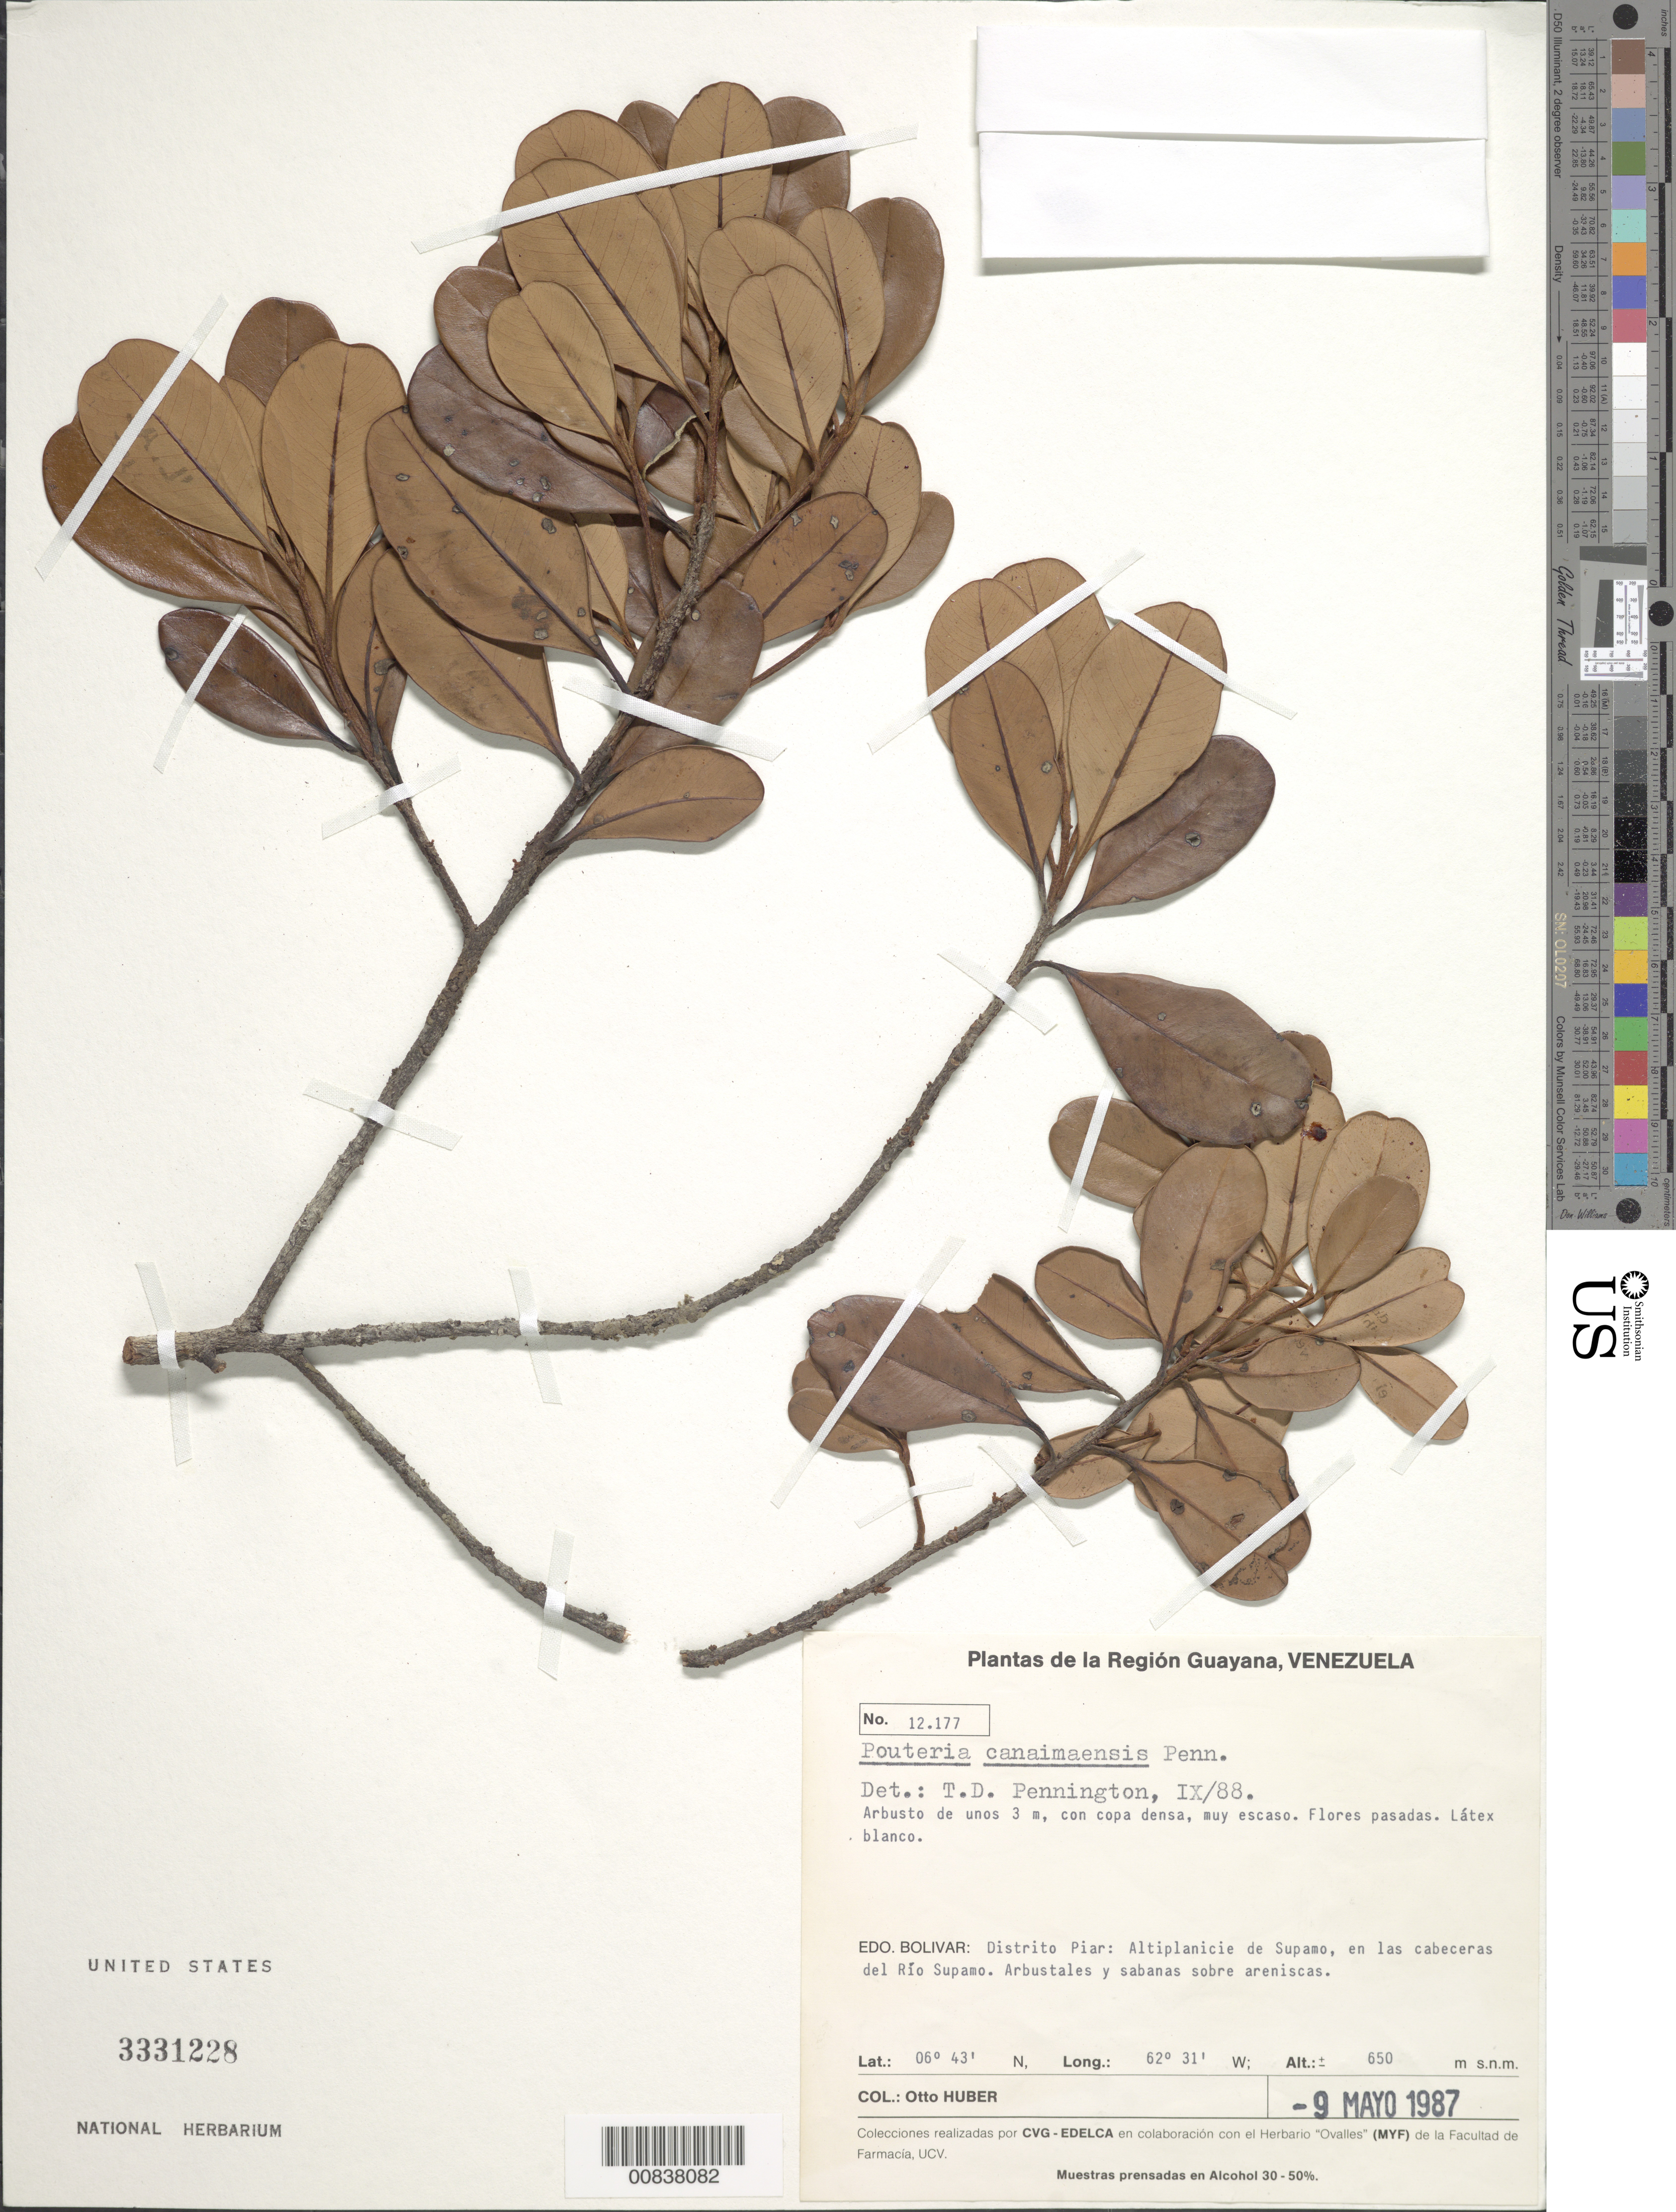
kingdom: Plantae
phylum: Tracheophyta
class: Magnoliopsida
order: Ericales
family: Sapotaceae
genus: Pouteria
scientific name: Pouteria canaimaensis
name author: T.D. Penn.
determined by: Pennington, T. D., (K)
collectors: O. Huber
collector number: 12177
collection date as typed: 9-May-87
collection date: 1987-05-09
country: Venezuela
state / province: Bolívar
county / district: Piar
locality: Río Supamo, altiplanicie de Supamo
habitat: Arbustales y sabanas sobre areniscas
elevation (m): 650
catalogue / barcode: US 3331228